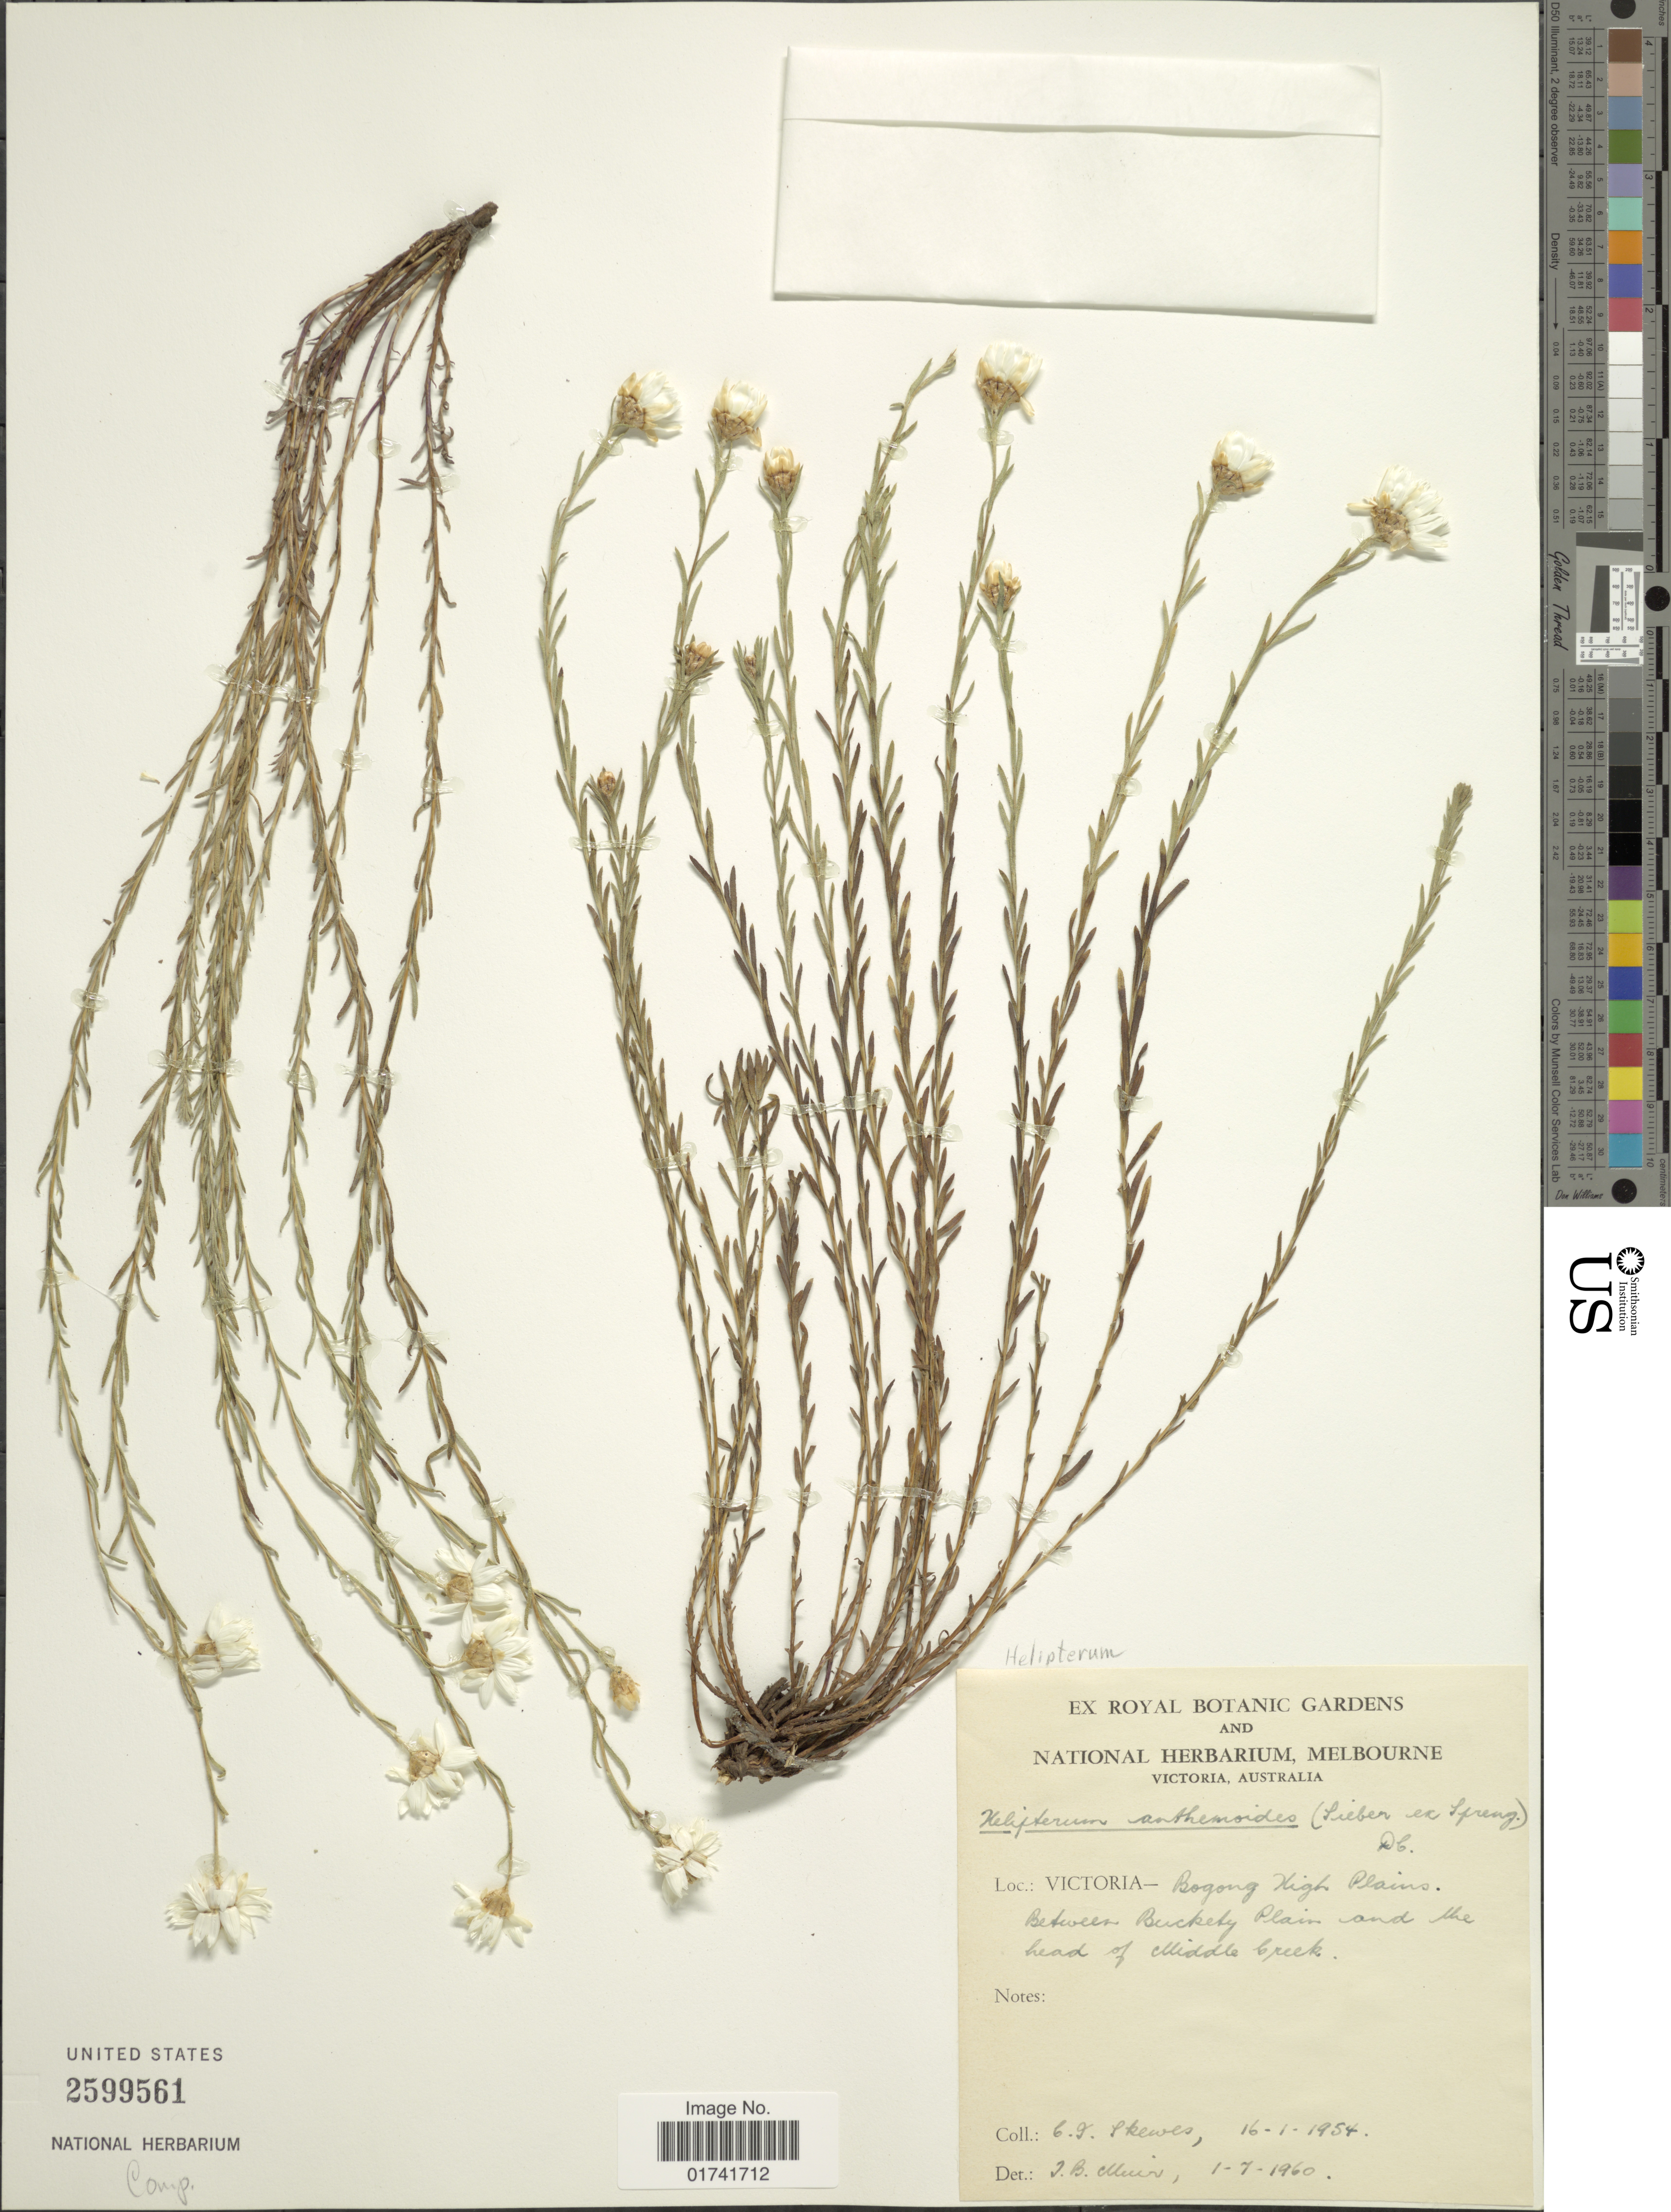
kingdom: Plantae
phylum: Tracheophyta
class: Magnoliopsida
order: Asterales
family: Asteraceae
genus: Rhodanthe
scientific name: Rhodanthe anthemoides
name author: (Sieber ex Spreng.) Paul G. Wilson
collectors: C. Skewes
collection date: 1954-01-16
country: Australia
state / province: Victoria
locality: Victoria-Bogong High Plains, between Buckety Plain and the head Middle Creek.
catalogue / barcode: US 2599561